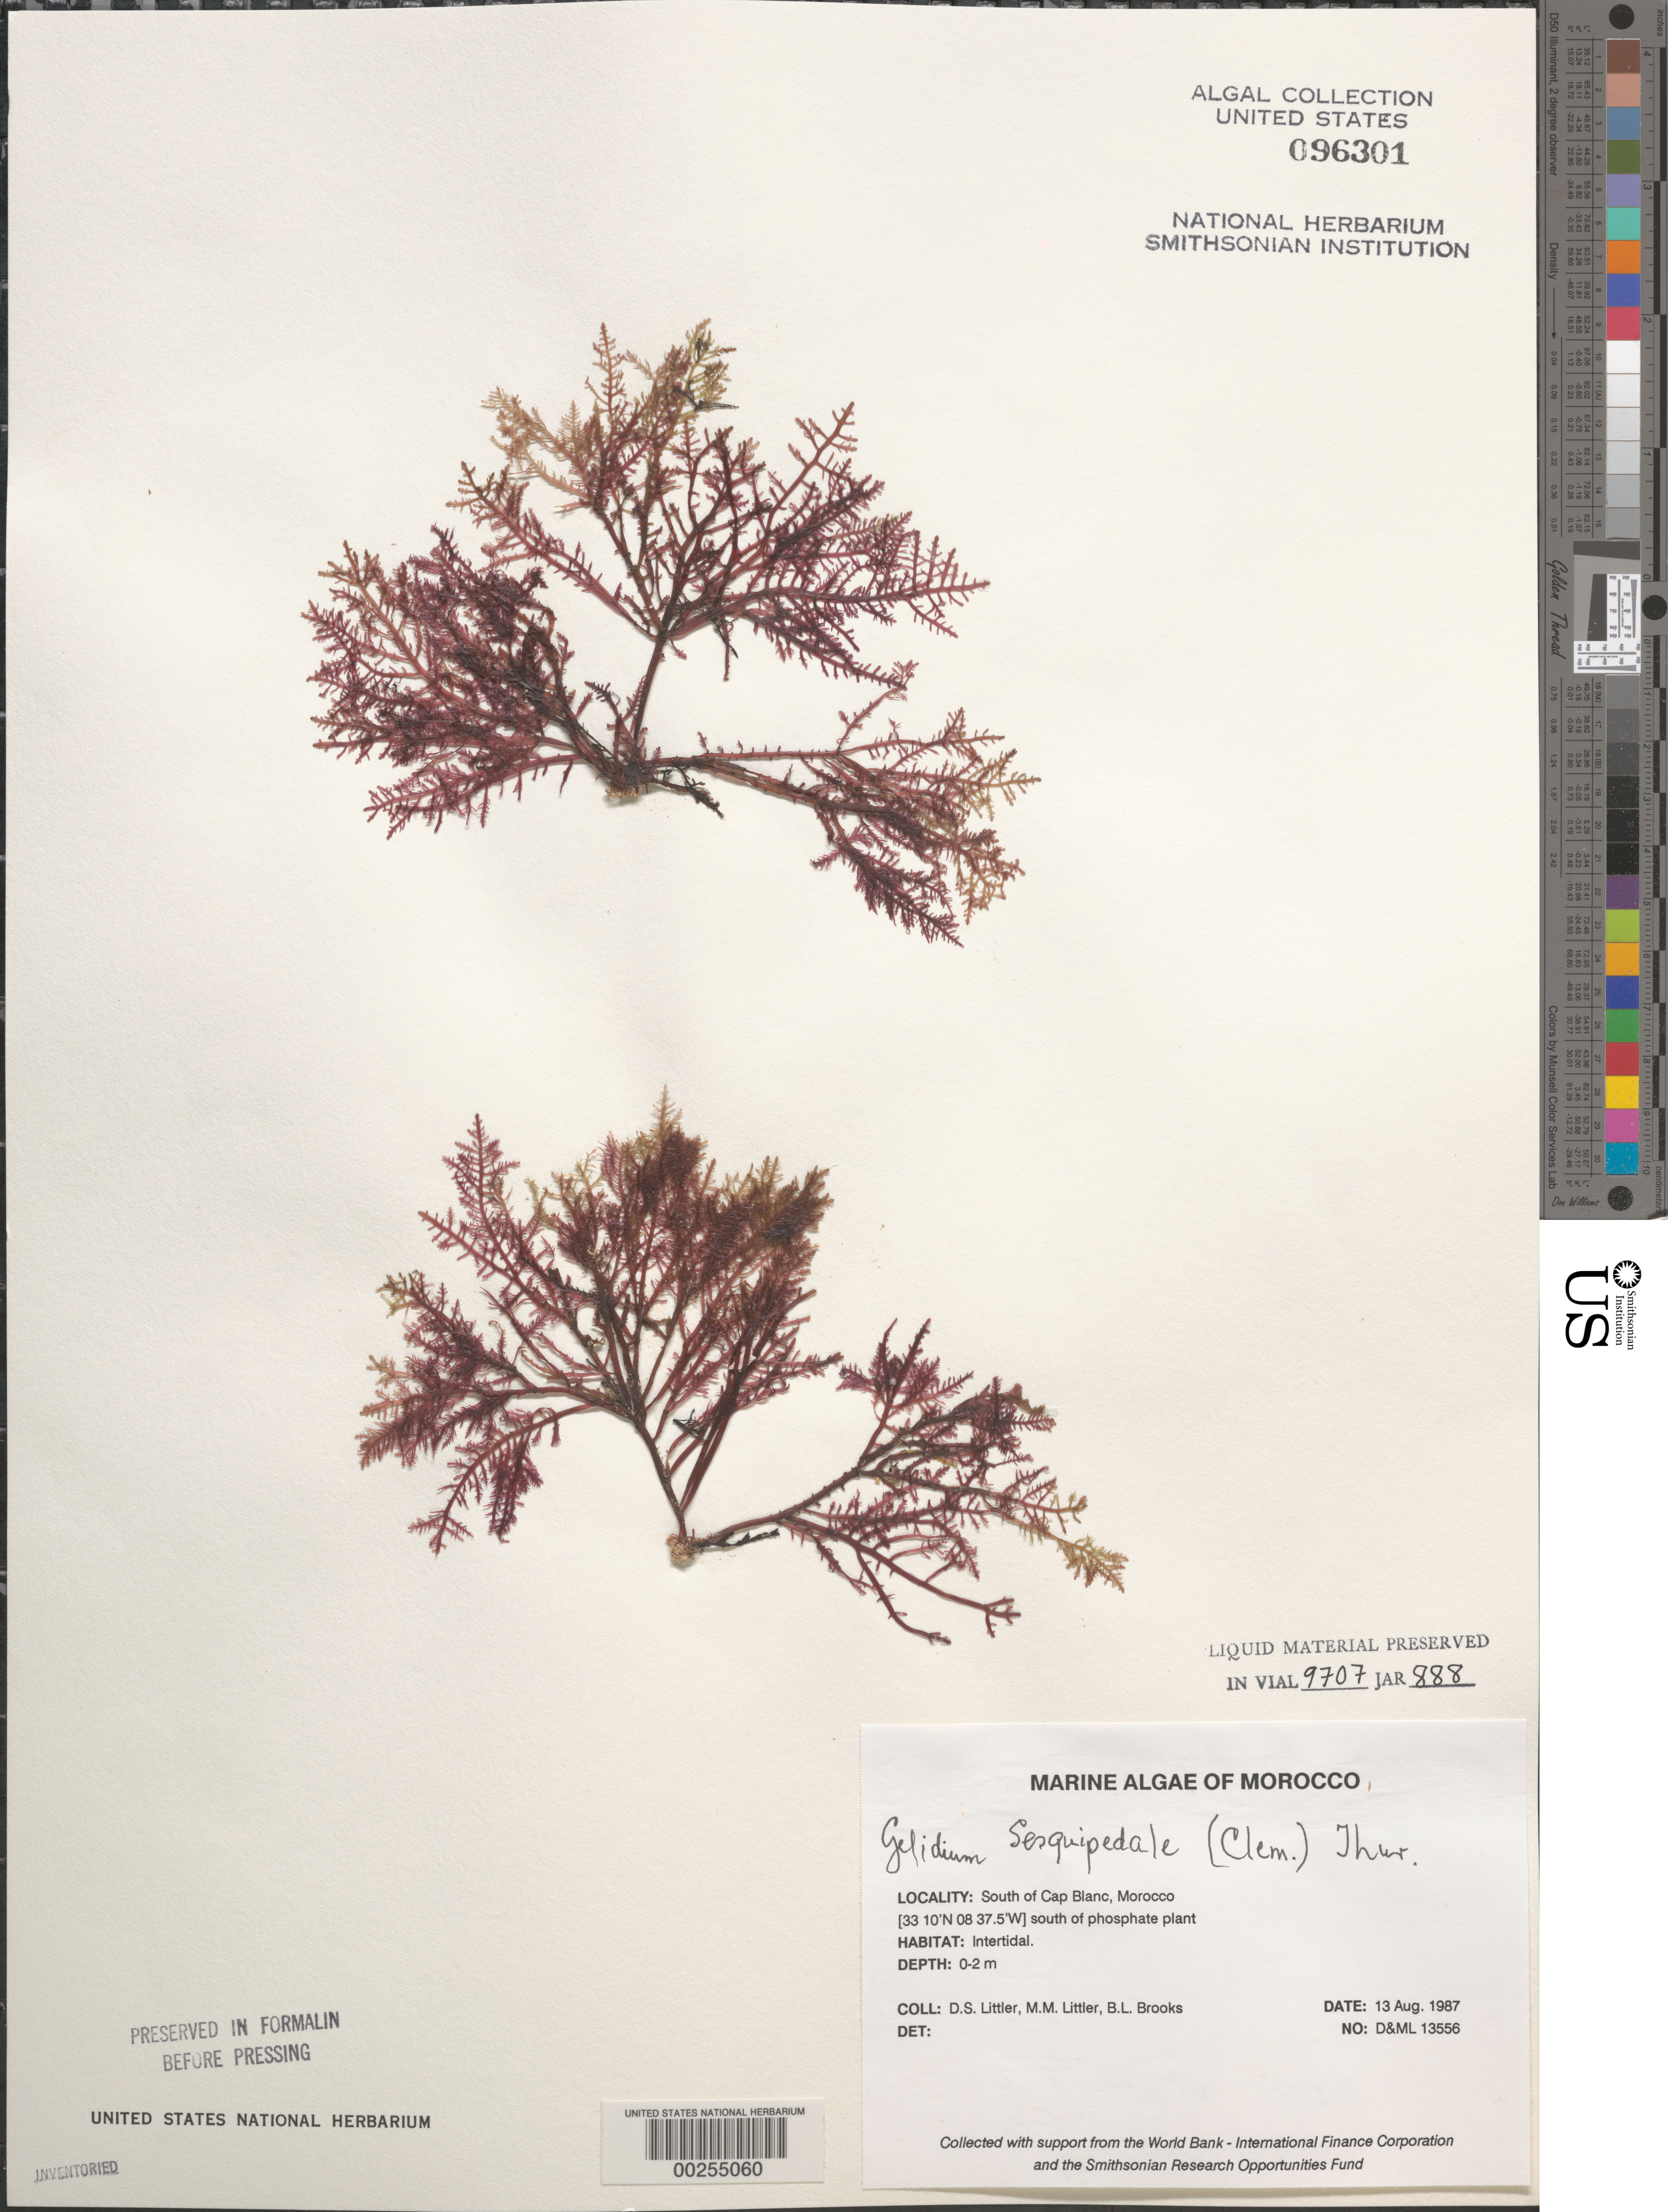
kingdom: Plantae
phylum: Rhodophyta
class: Florideophyceae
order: Gelidiales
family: Gelidiaceae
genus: Gelidium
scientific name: Gelidium corneum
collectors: D. S. Littler, M. M. Littler & B. Brooks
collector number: D&ML 13556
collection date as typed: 13 Aug 1987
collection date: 1987-08-13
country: Morocco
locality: South of Cap Blanc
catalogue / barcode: US 96301